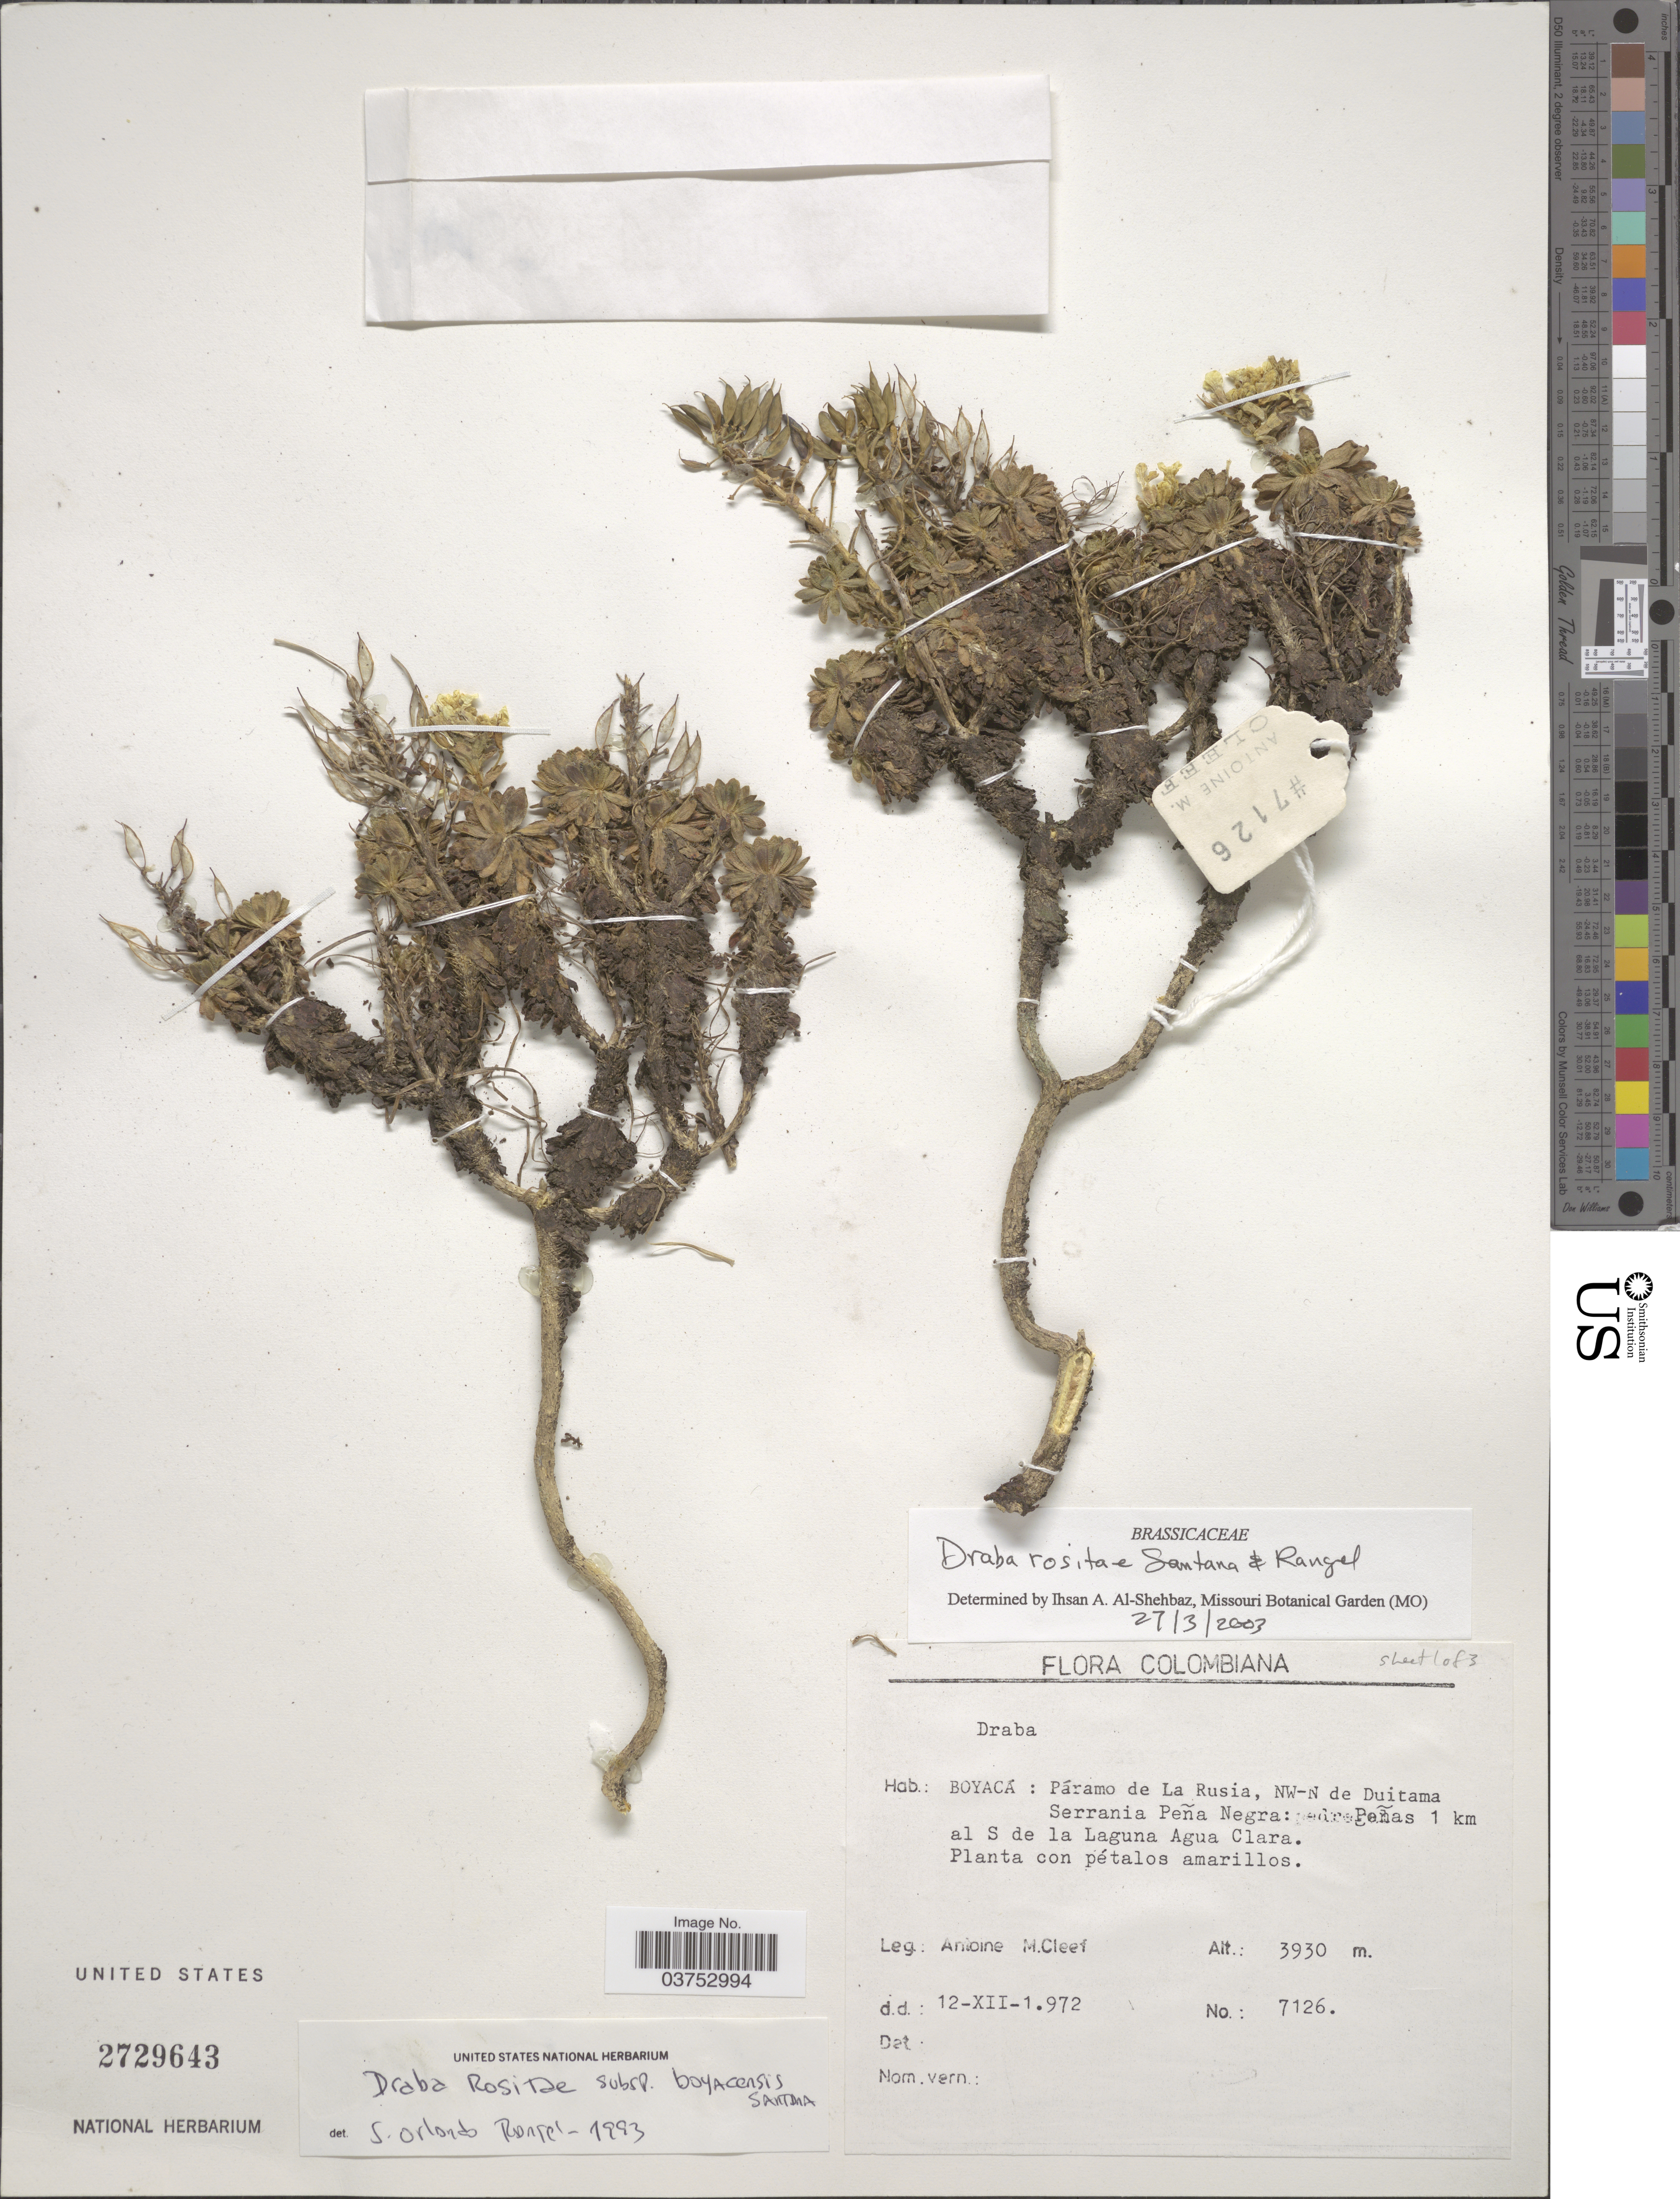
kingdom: Plantae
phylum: Tracheophyta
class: Magnoliopsida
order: Brassicales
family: Brassicaceae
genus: Draba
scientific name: Draba rositae subsp. rositae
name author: Santana & J.O. Rangel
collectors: A. M. Cleef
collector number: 7126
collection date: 1972-12-12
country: Colombia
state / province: Boyacá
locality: Páramo de La Rusia, NW-N de Duitama Serrania Peña Negra: Peñas 1 km al S de la Laguna Agua Clara.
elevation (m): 3930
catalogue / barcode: US 2729643